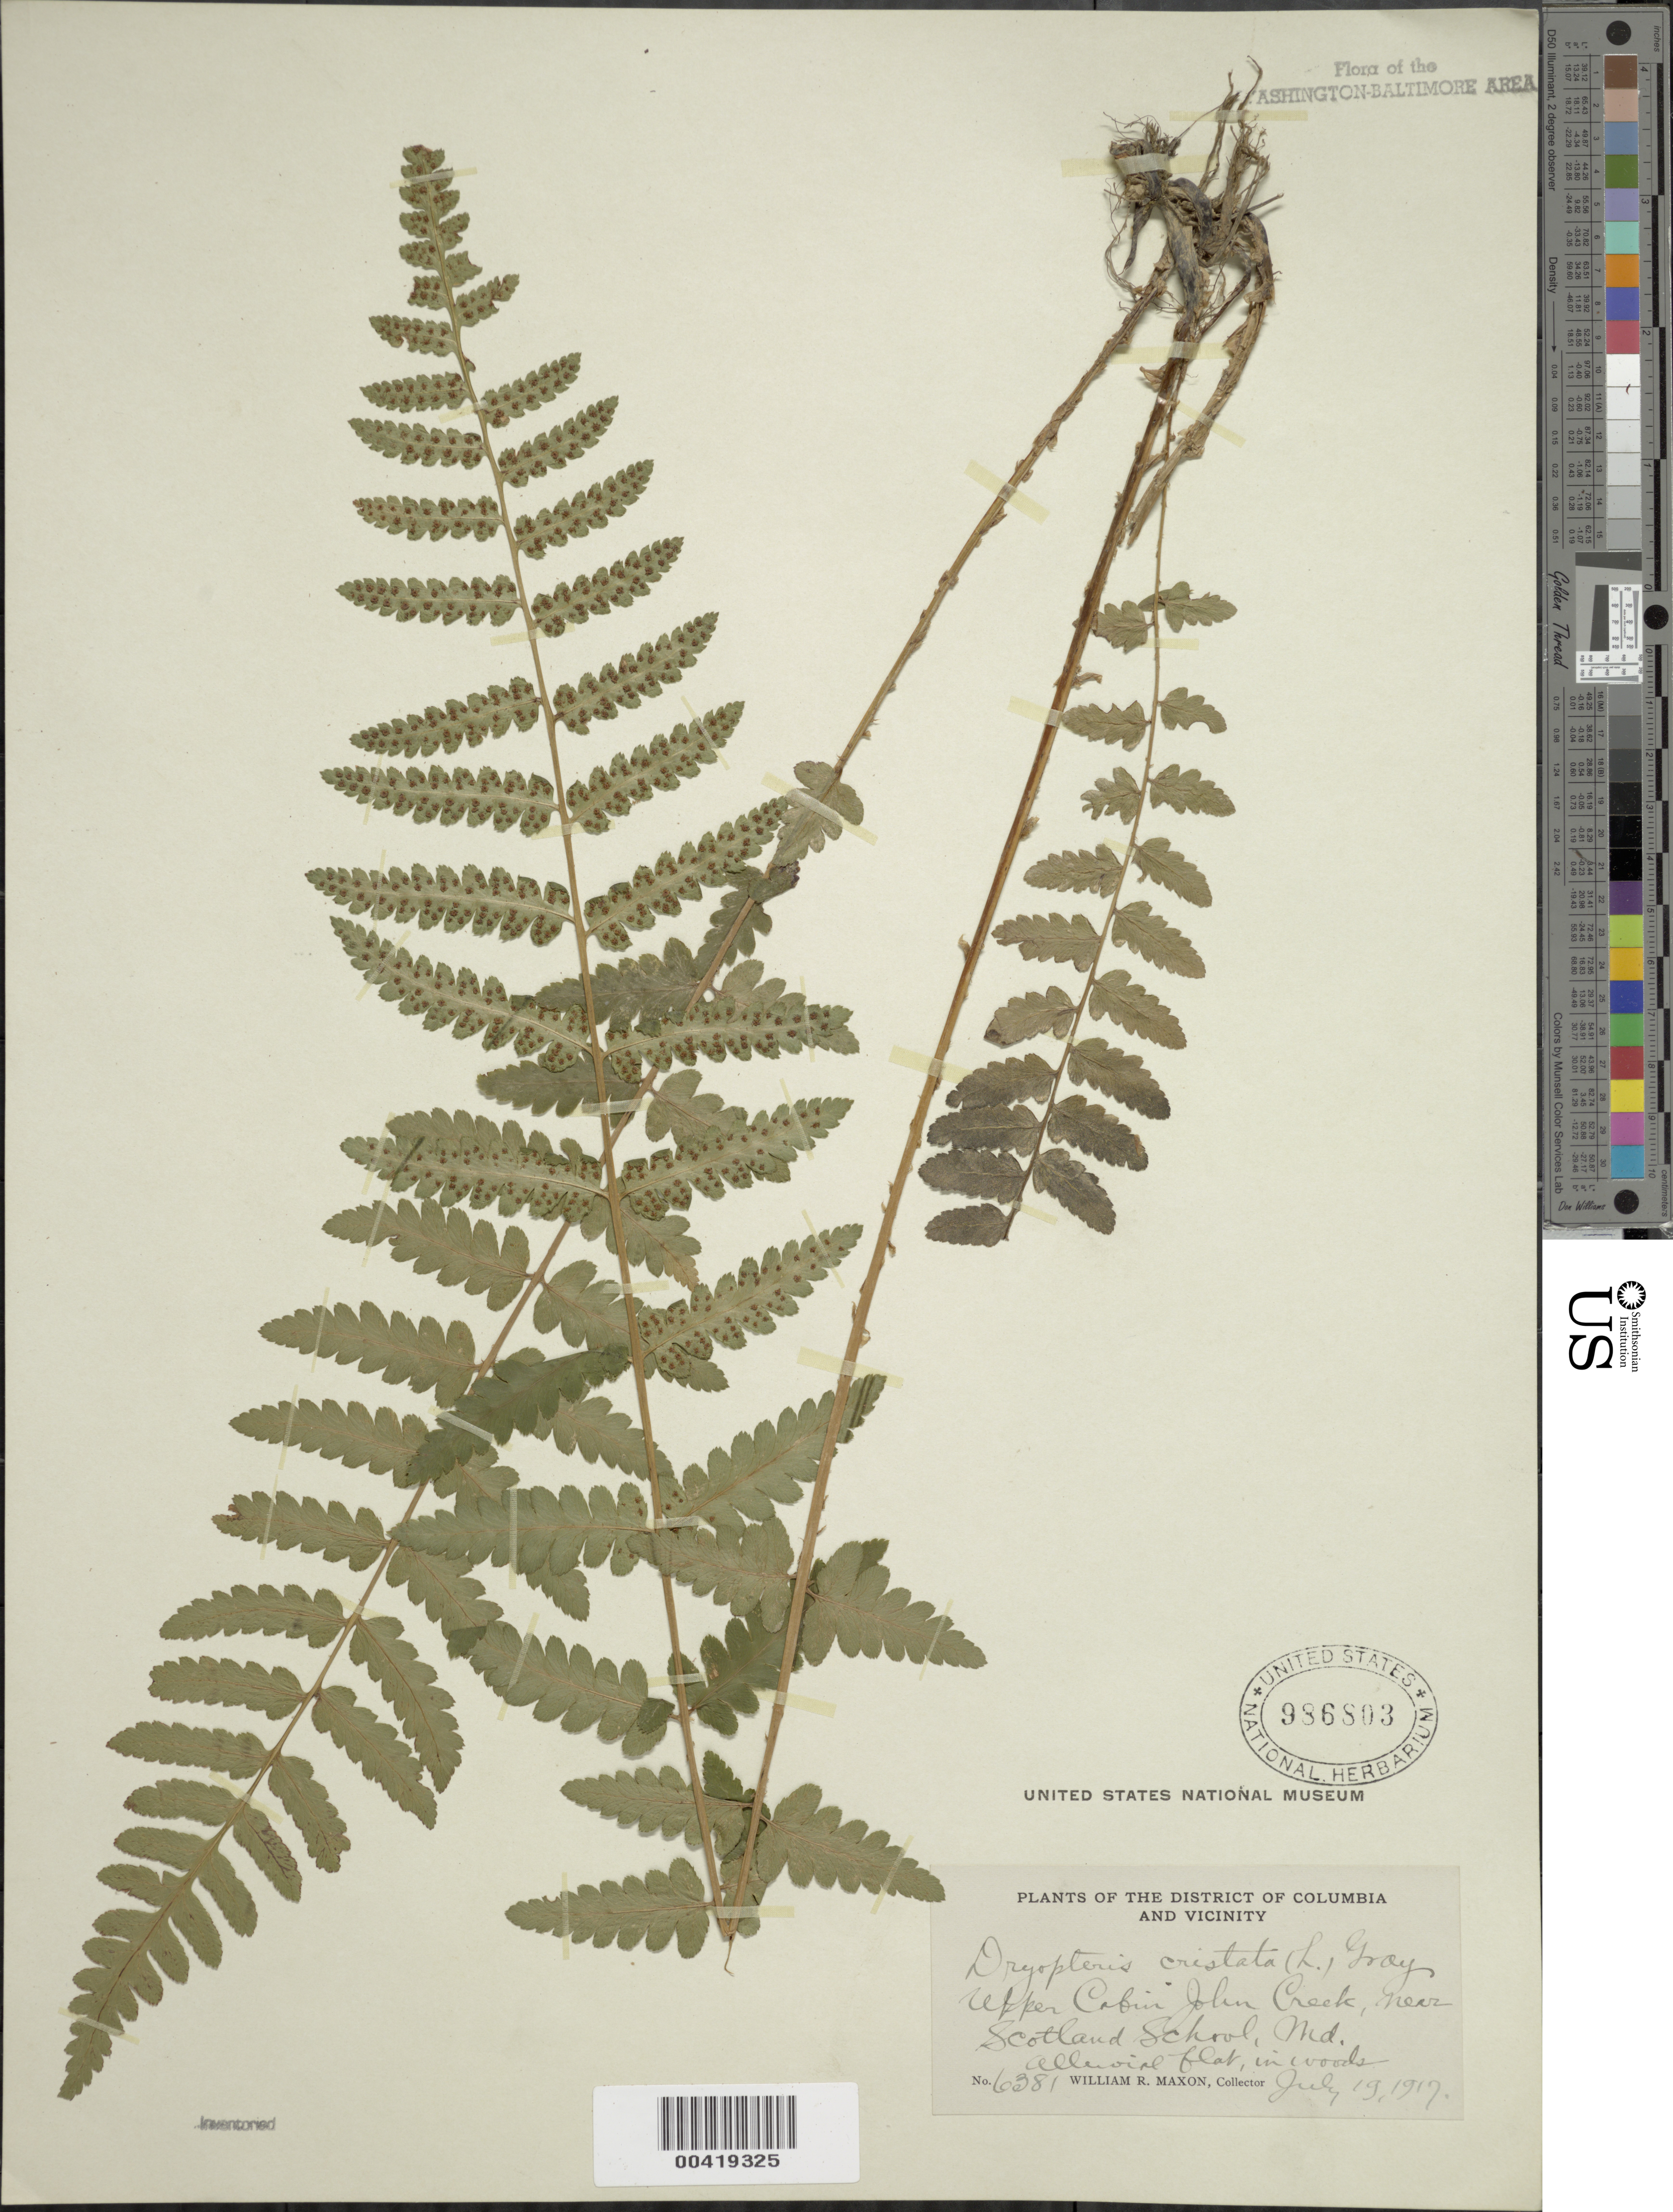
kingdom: Plantae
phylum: Tracheophyta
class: Polypodiopsida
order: Polypodiales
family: Dryopteridaceae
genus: Dryopteris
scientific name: Dryopteris cristata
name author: (L.) A. Gray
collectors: W. R. Maxon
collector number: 6381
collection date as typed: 19 Jul 1917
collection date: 1917-07-19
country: United States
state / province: Maryland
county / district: Montgomery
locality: Upper Cabin John Creek, near Scotland School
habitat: Alluvial flat, in woods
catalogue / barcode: US 986803